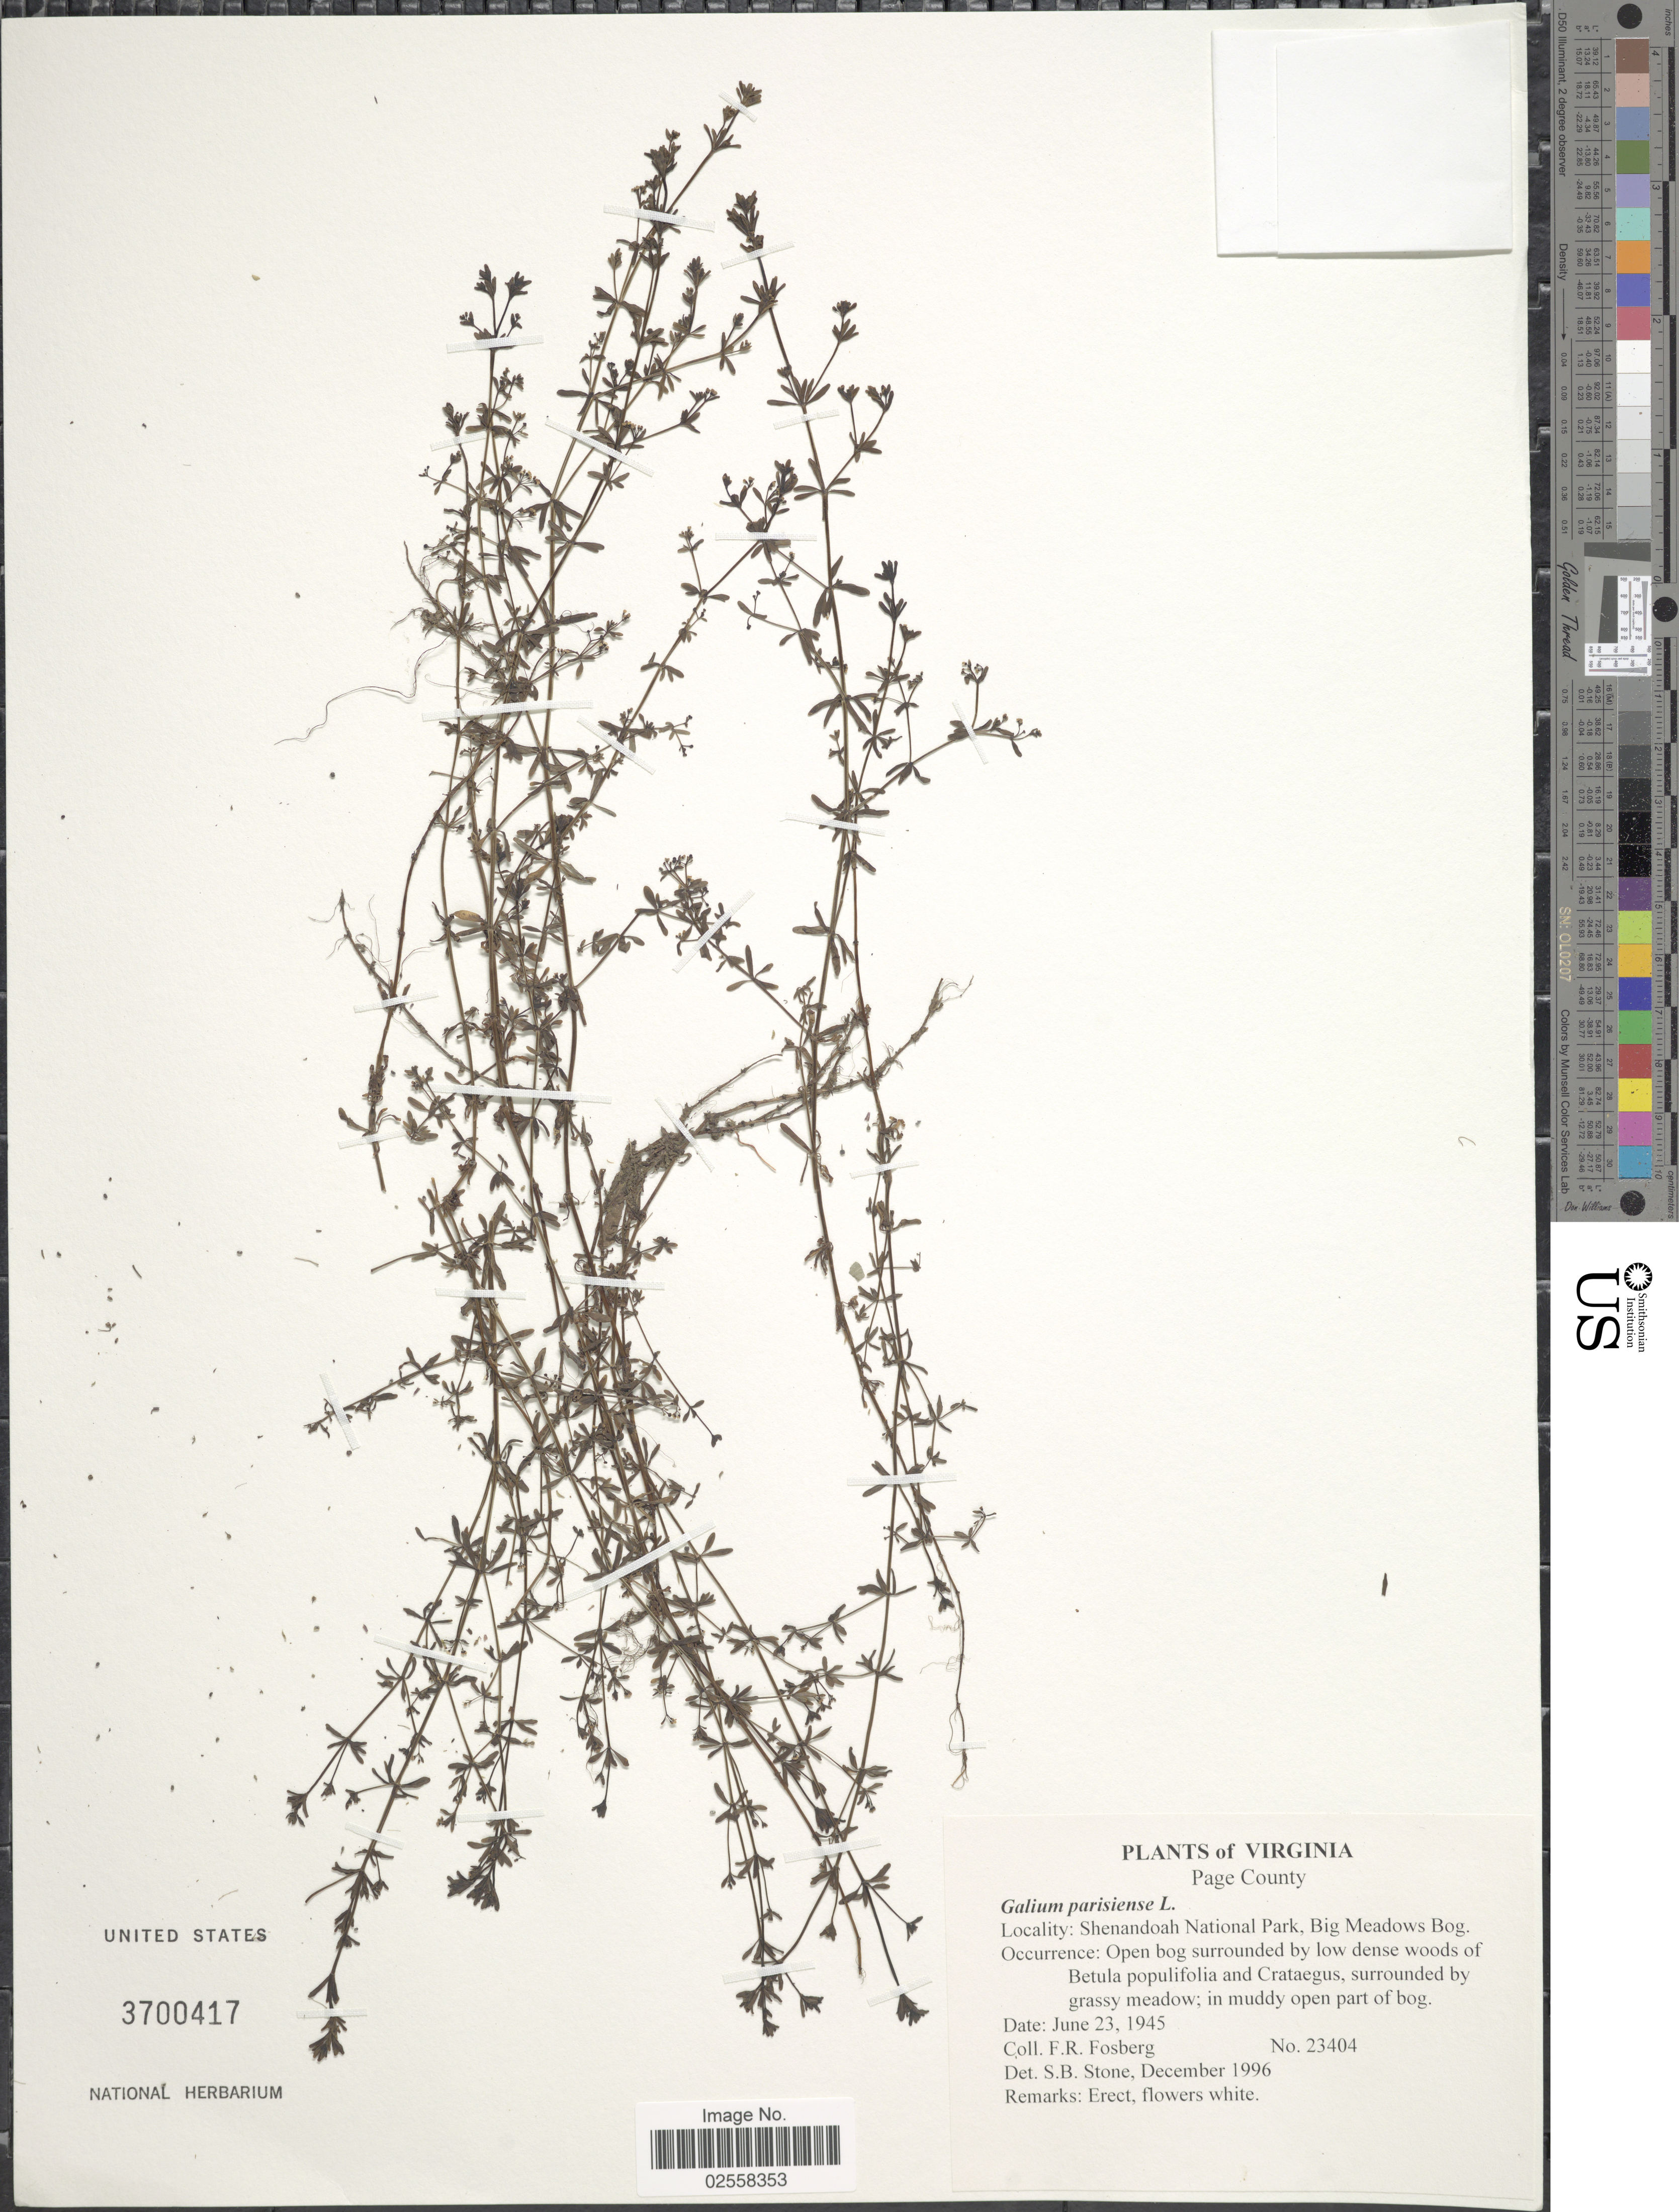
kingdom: Plantae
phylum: Tracheophyta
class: Magnoliopsida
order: Gentianales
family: Rubiaceae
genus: Galium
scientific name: Galium parisiense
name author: L.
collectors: F. R. Fosberg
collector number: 23404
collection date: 1945-06-23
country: United States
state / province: Virginia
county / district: Page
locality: Shenandoah National Park, Big Meadows Bog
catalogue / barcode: US 3700417